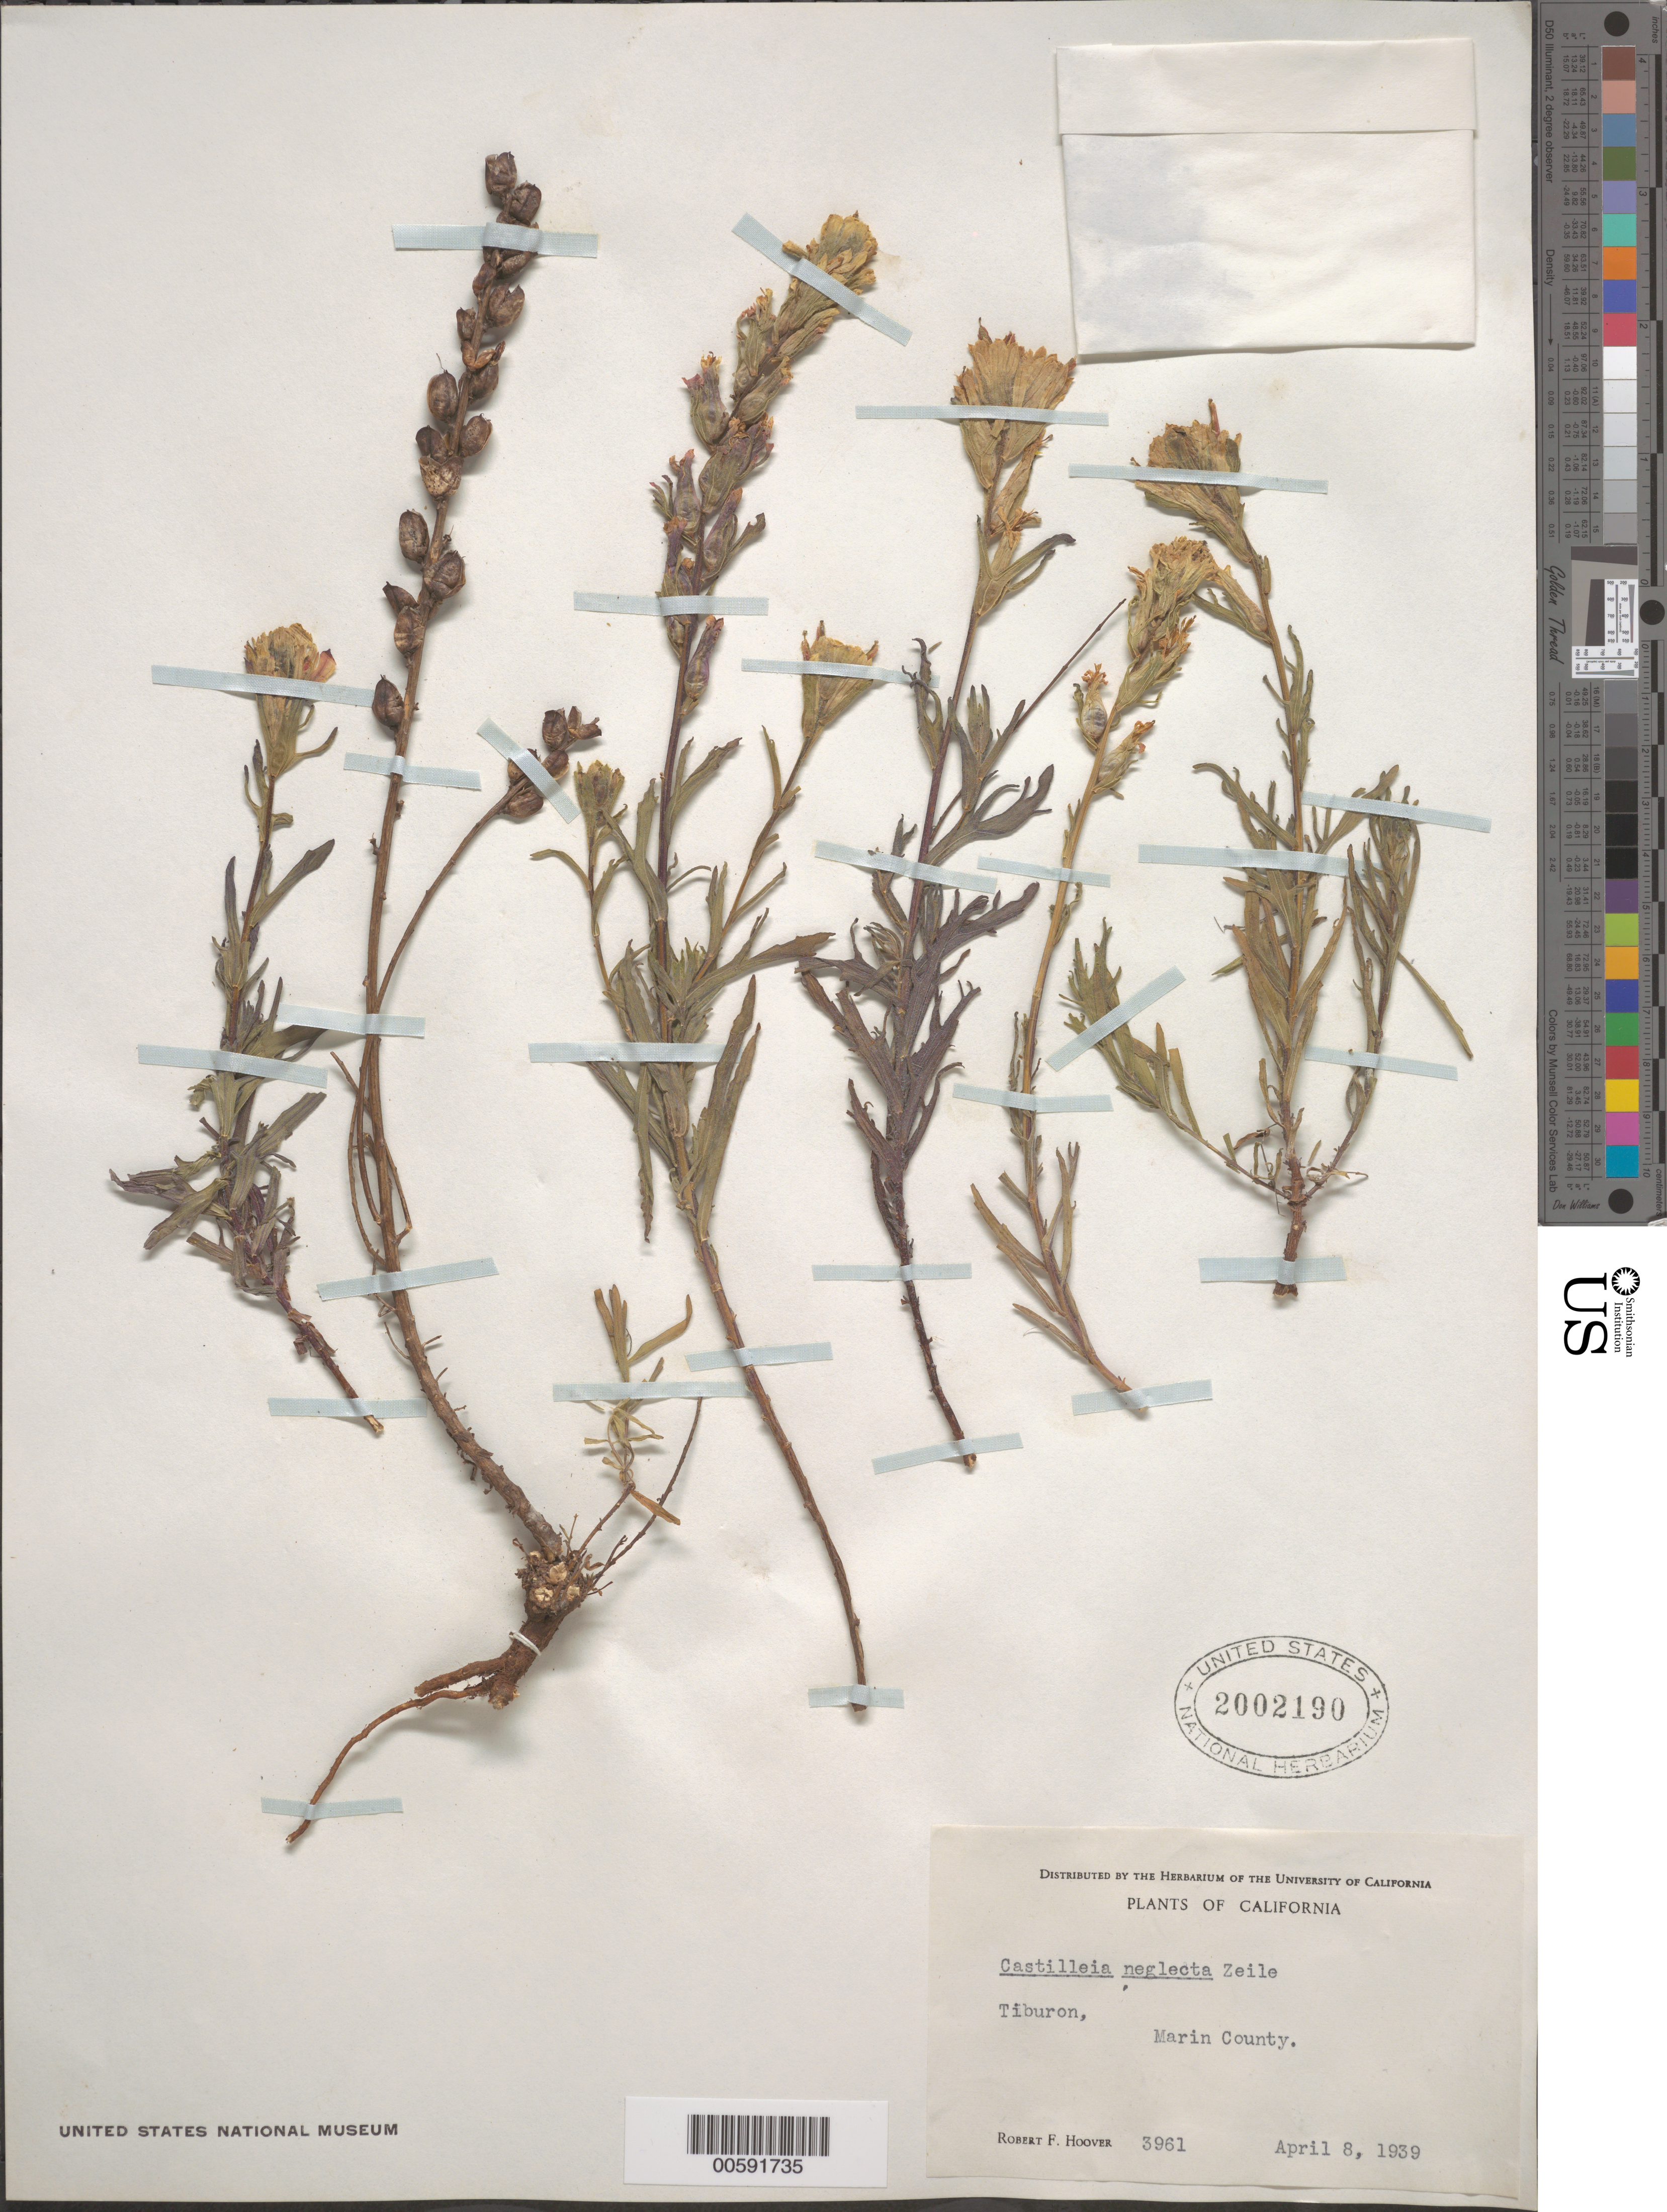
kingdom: Plantae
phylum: Tracheophyta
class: Magnoliopsida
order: Lamiales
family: Orobanchaceae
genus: Castilleja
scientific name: Castilleja affinis subsp. neglecta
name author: (Zeile) T.I. Chuang & Heckard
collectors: R. F. Hoover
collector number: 3961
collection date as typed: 08 Apr 1939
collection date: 1939-04-08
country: United States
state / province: California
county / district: Marin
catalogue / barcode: US 2002190